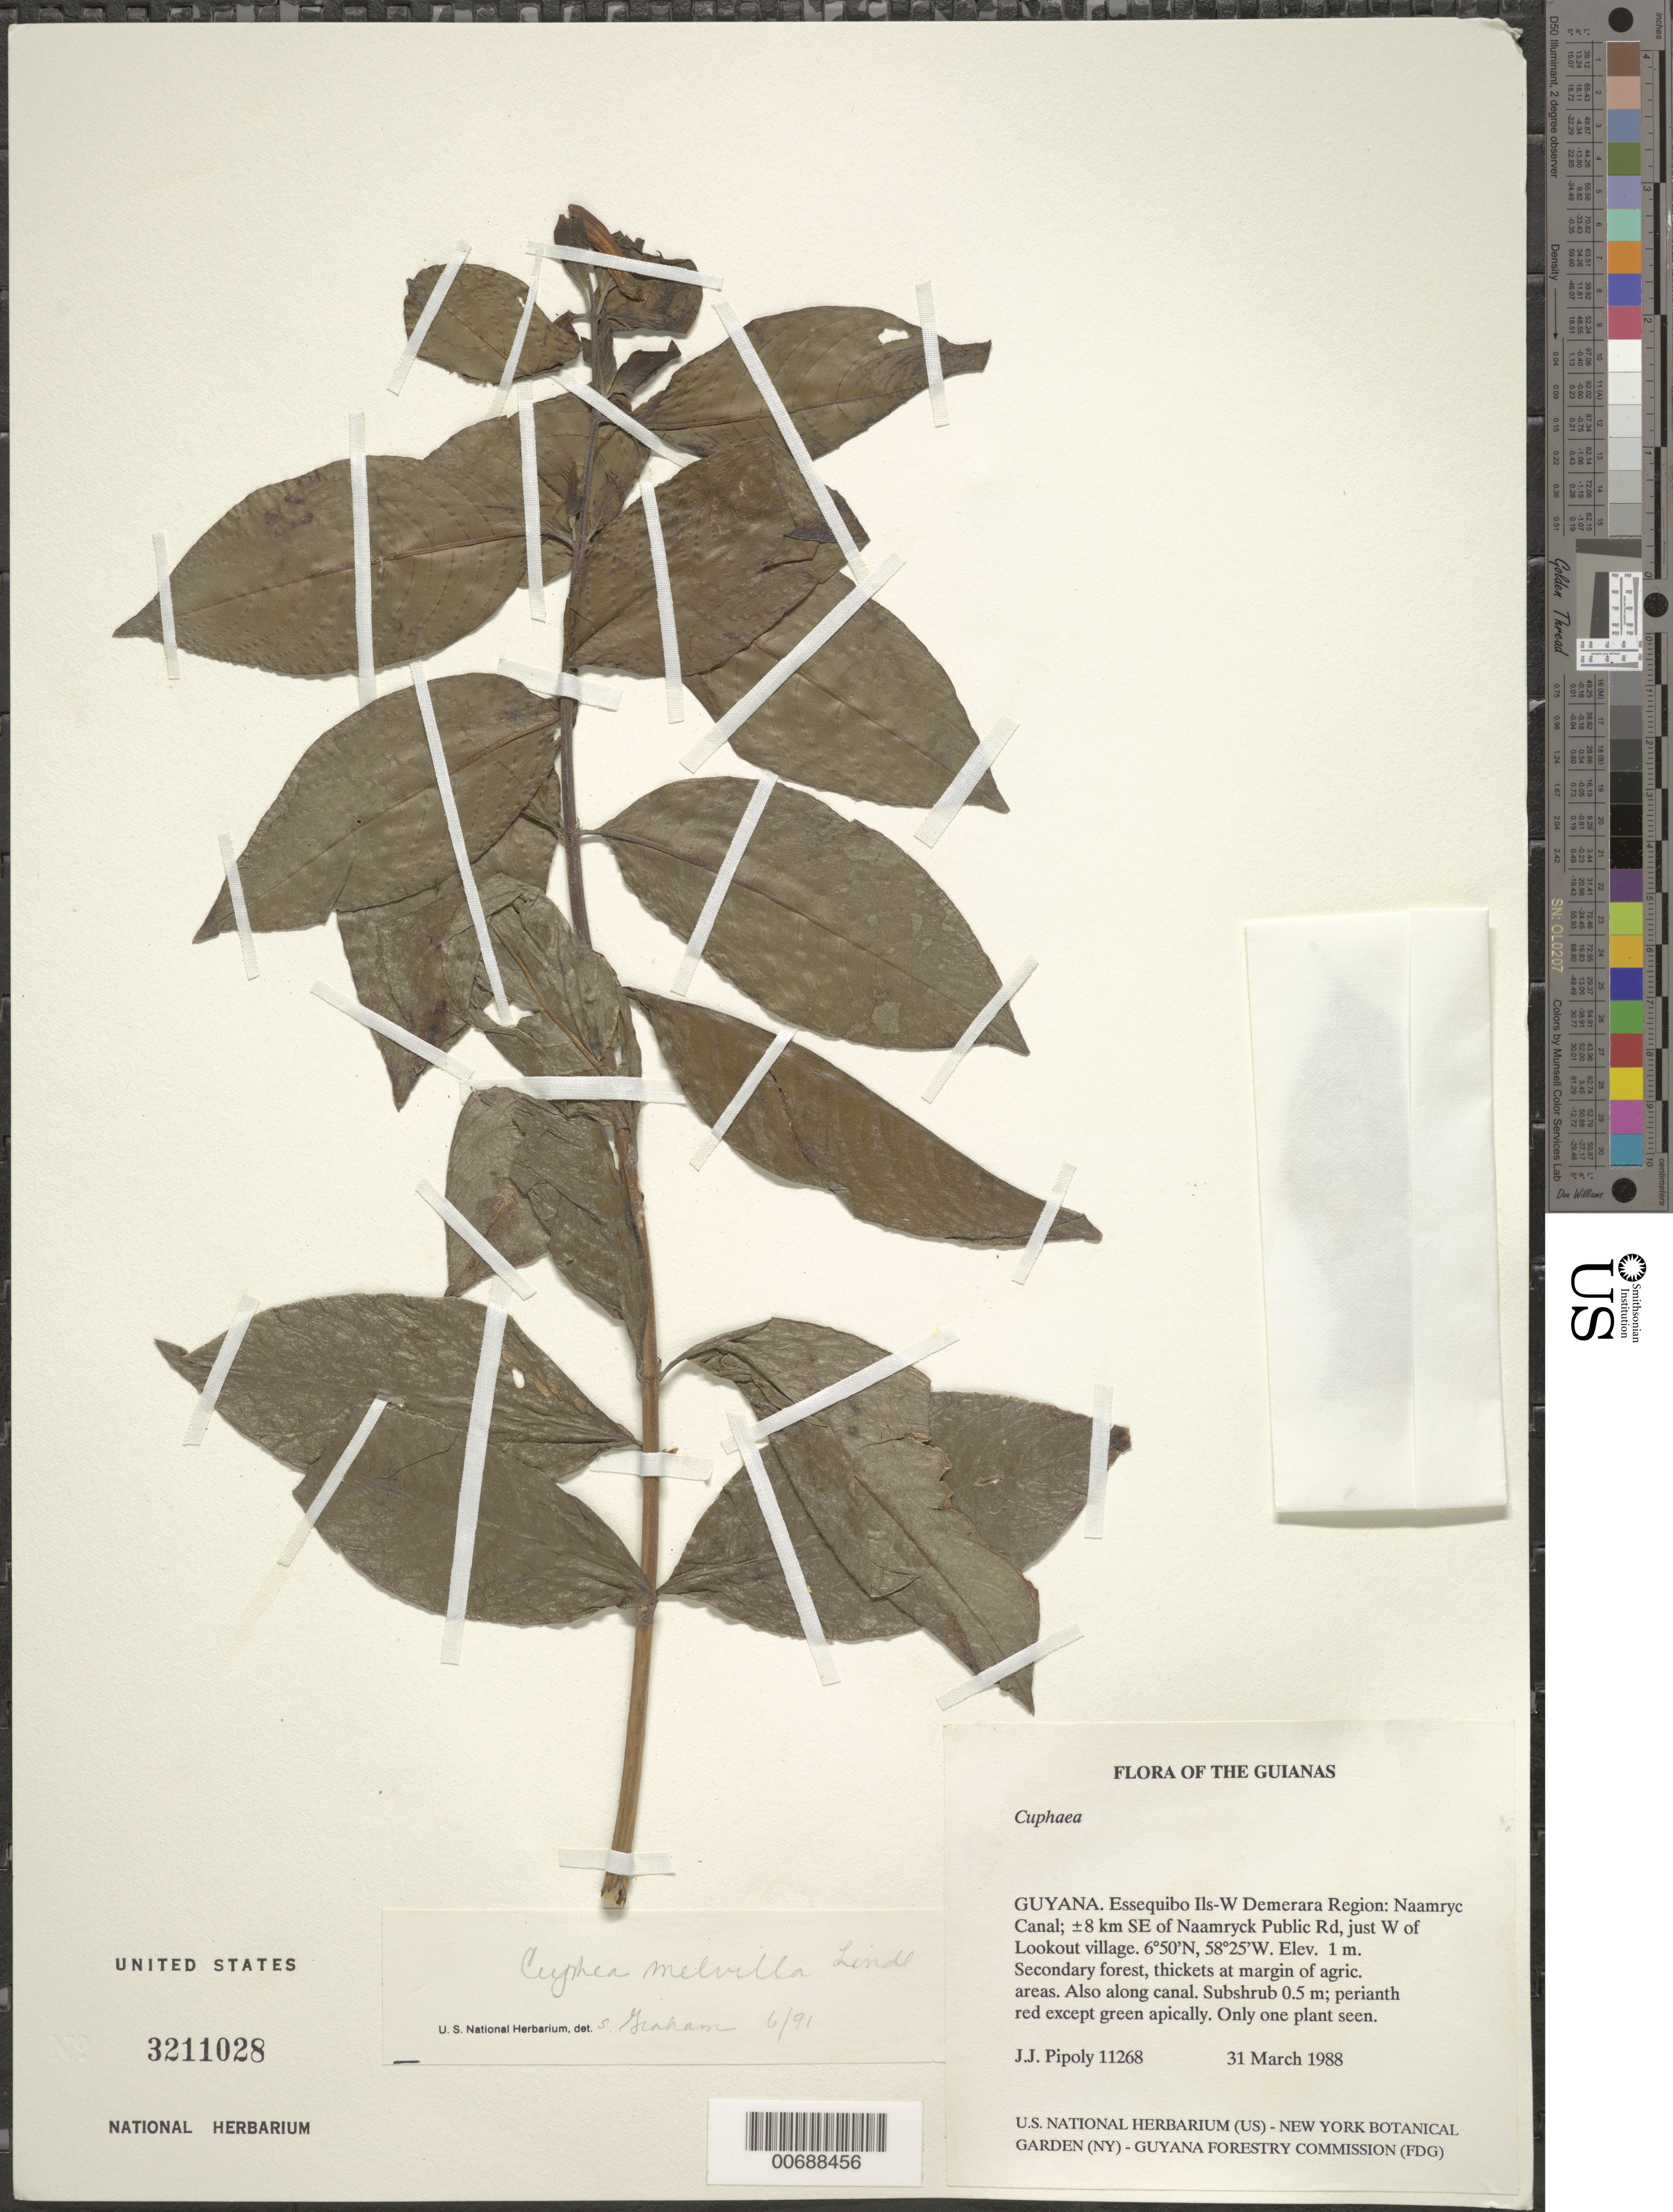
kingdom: Plantae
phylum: Tracheophyta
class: Magnoliopsida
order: Myrtales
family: Lythraceae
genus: Cuphea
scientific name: Cuphea melvilla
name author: Lindl.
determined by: Graham, Shirley Ann Tousch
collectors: J. J. Pipoly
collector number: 11268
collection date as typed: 31 March 1987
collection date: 1987-03-31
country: Guyana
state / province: Essequibo Isl-W. Demerara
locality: Naamryck Canal; ±8 km SE of Naamryck Public Rd, just W of Lookout village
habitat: Secondary forest, thickets at margin of agric. areas. Also along canal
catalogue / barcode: US 3211028